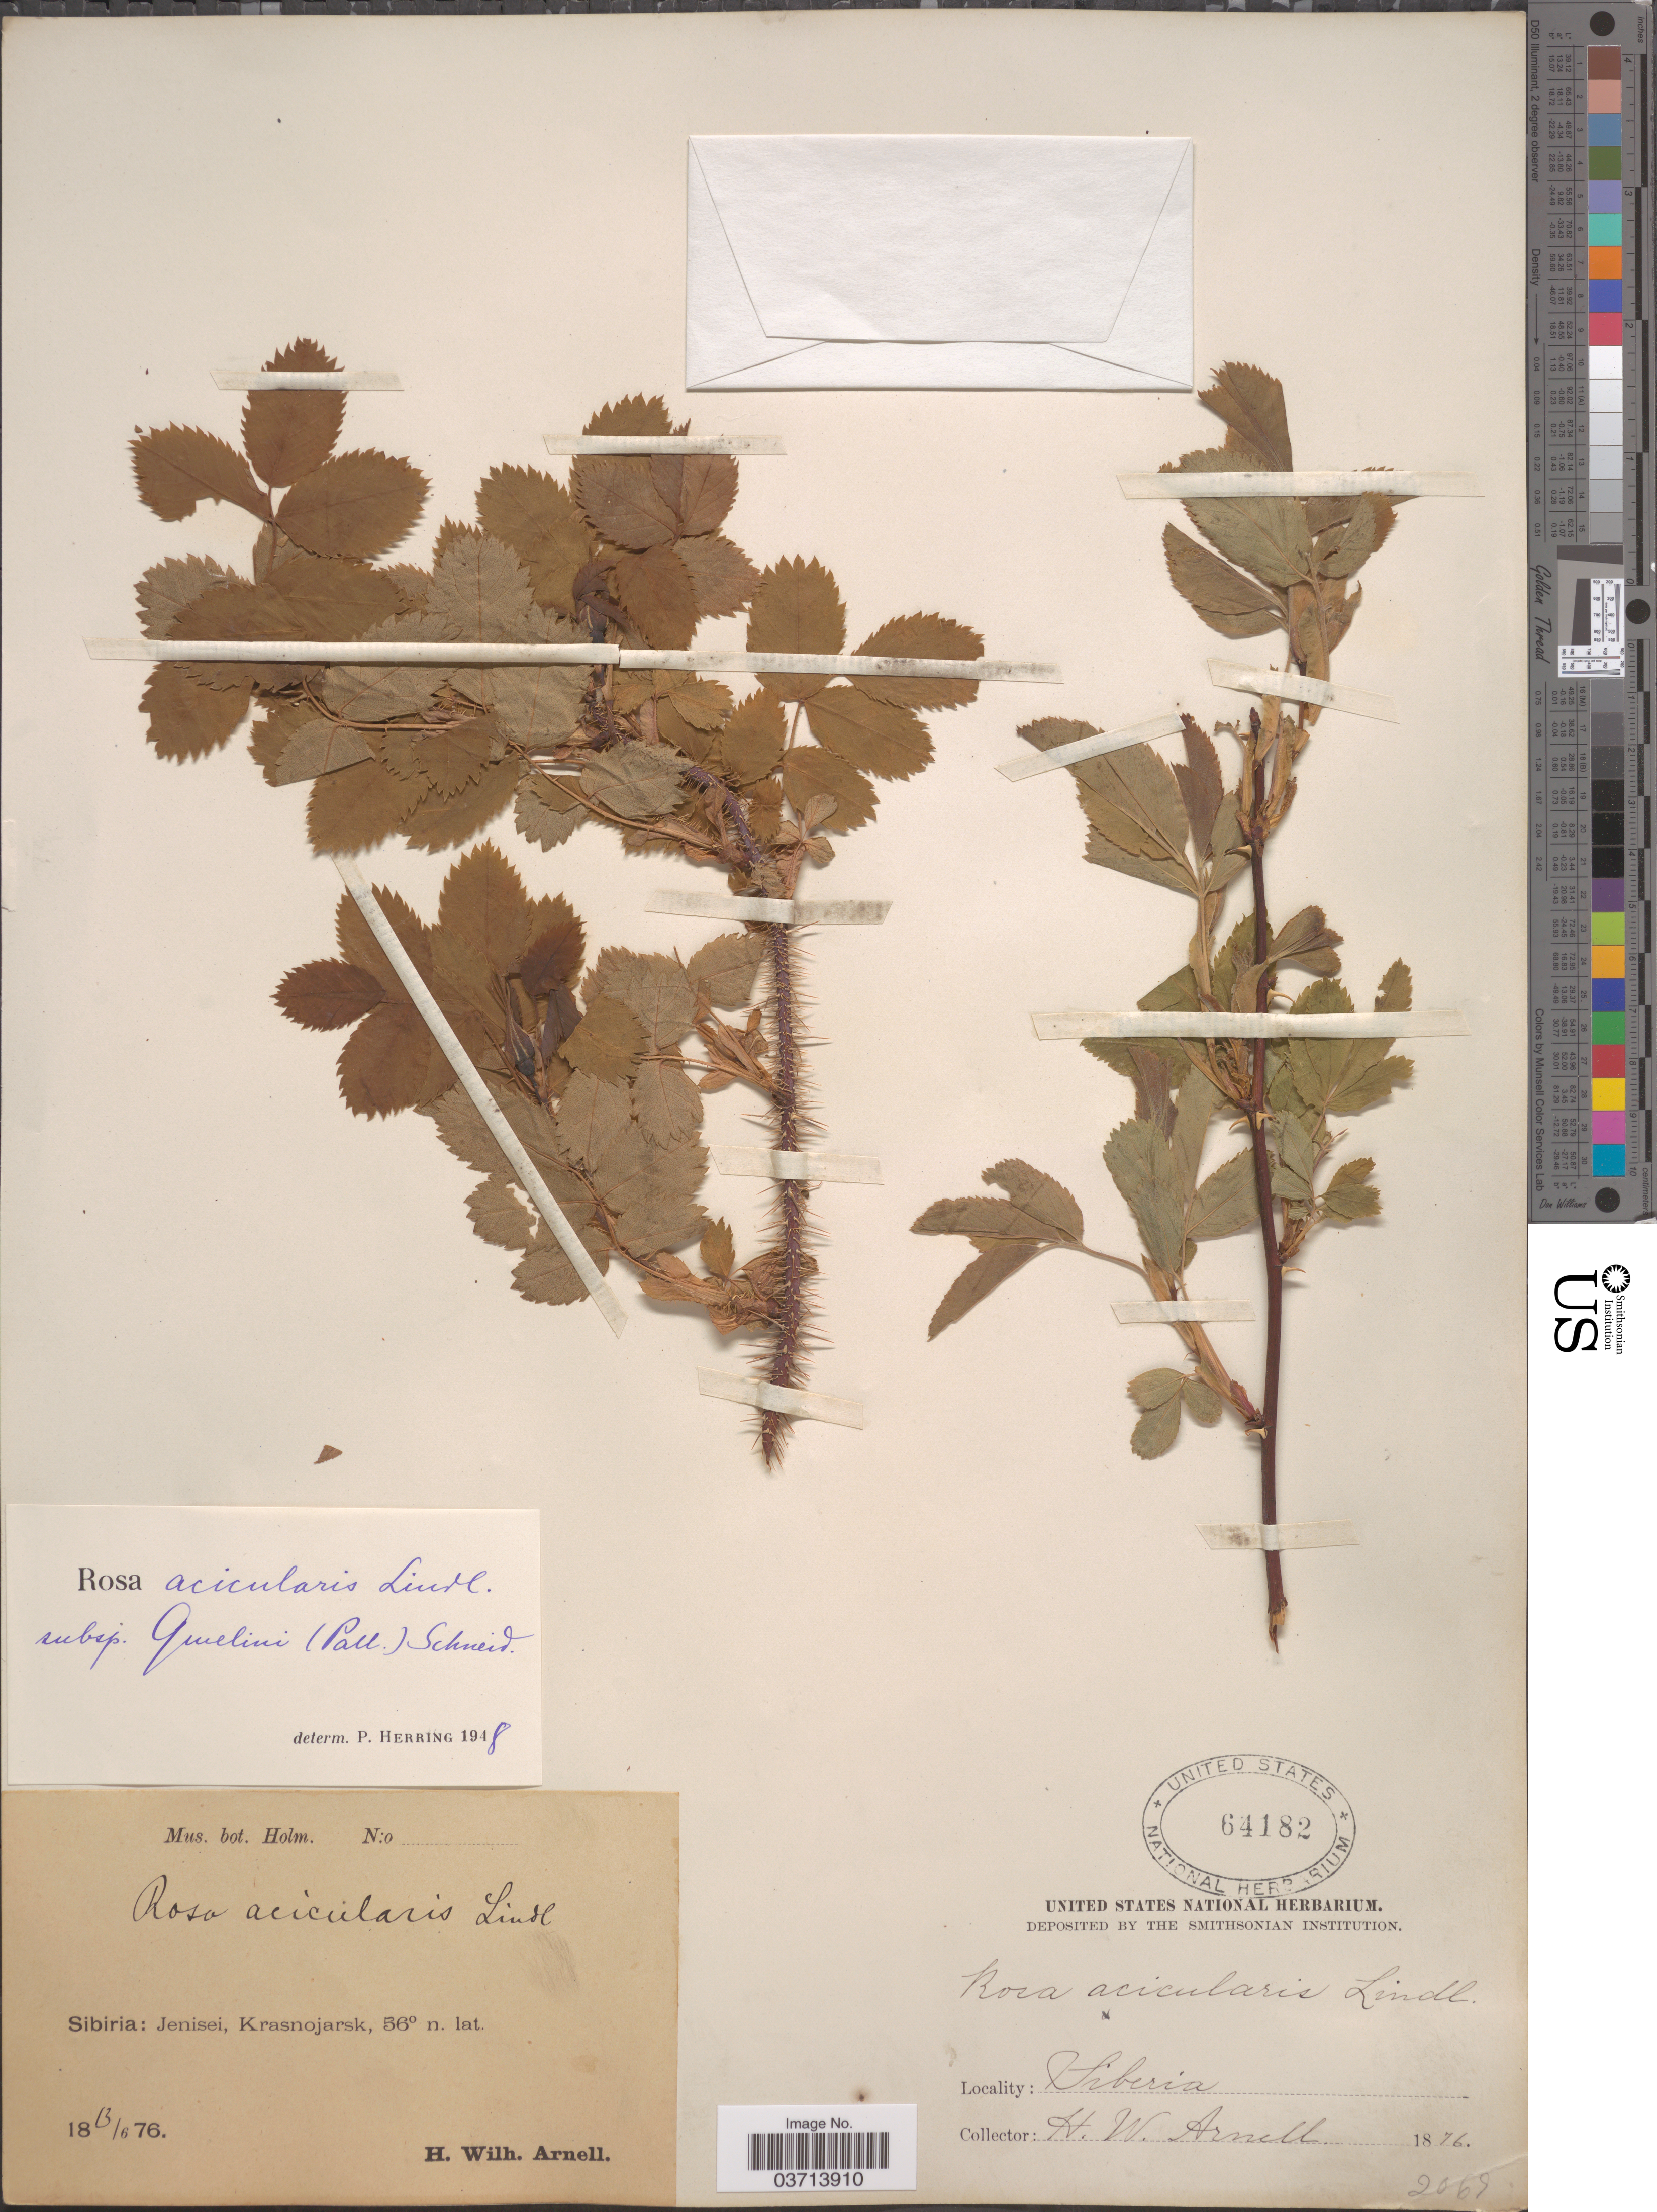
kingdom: Plantae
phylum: Tracheophyta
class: Magnoliopsida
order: Rosales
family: Rosaceae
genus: Rosa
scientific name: Rosa acicularis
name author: Lindl.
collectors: H. W. Arnell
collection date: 1876-06-13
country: Russian Federation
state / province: Krasnoyarsk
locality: Sibiria: Jenisei, Krasnojarsk.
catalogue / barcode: US 64182